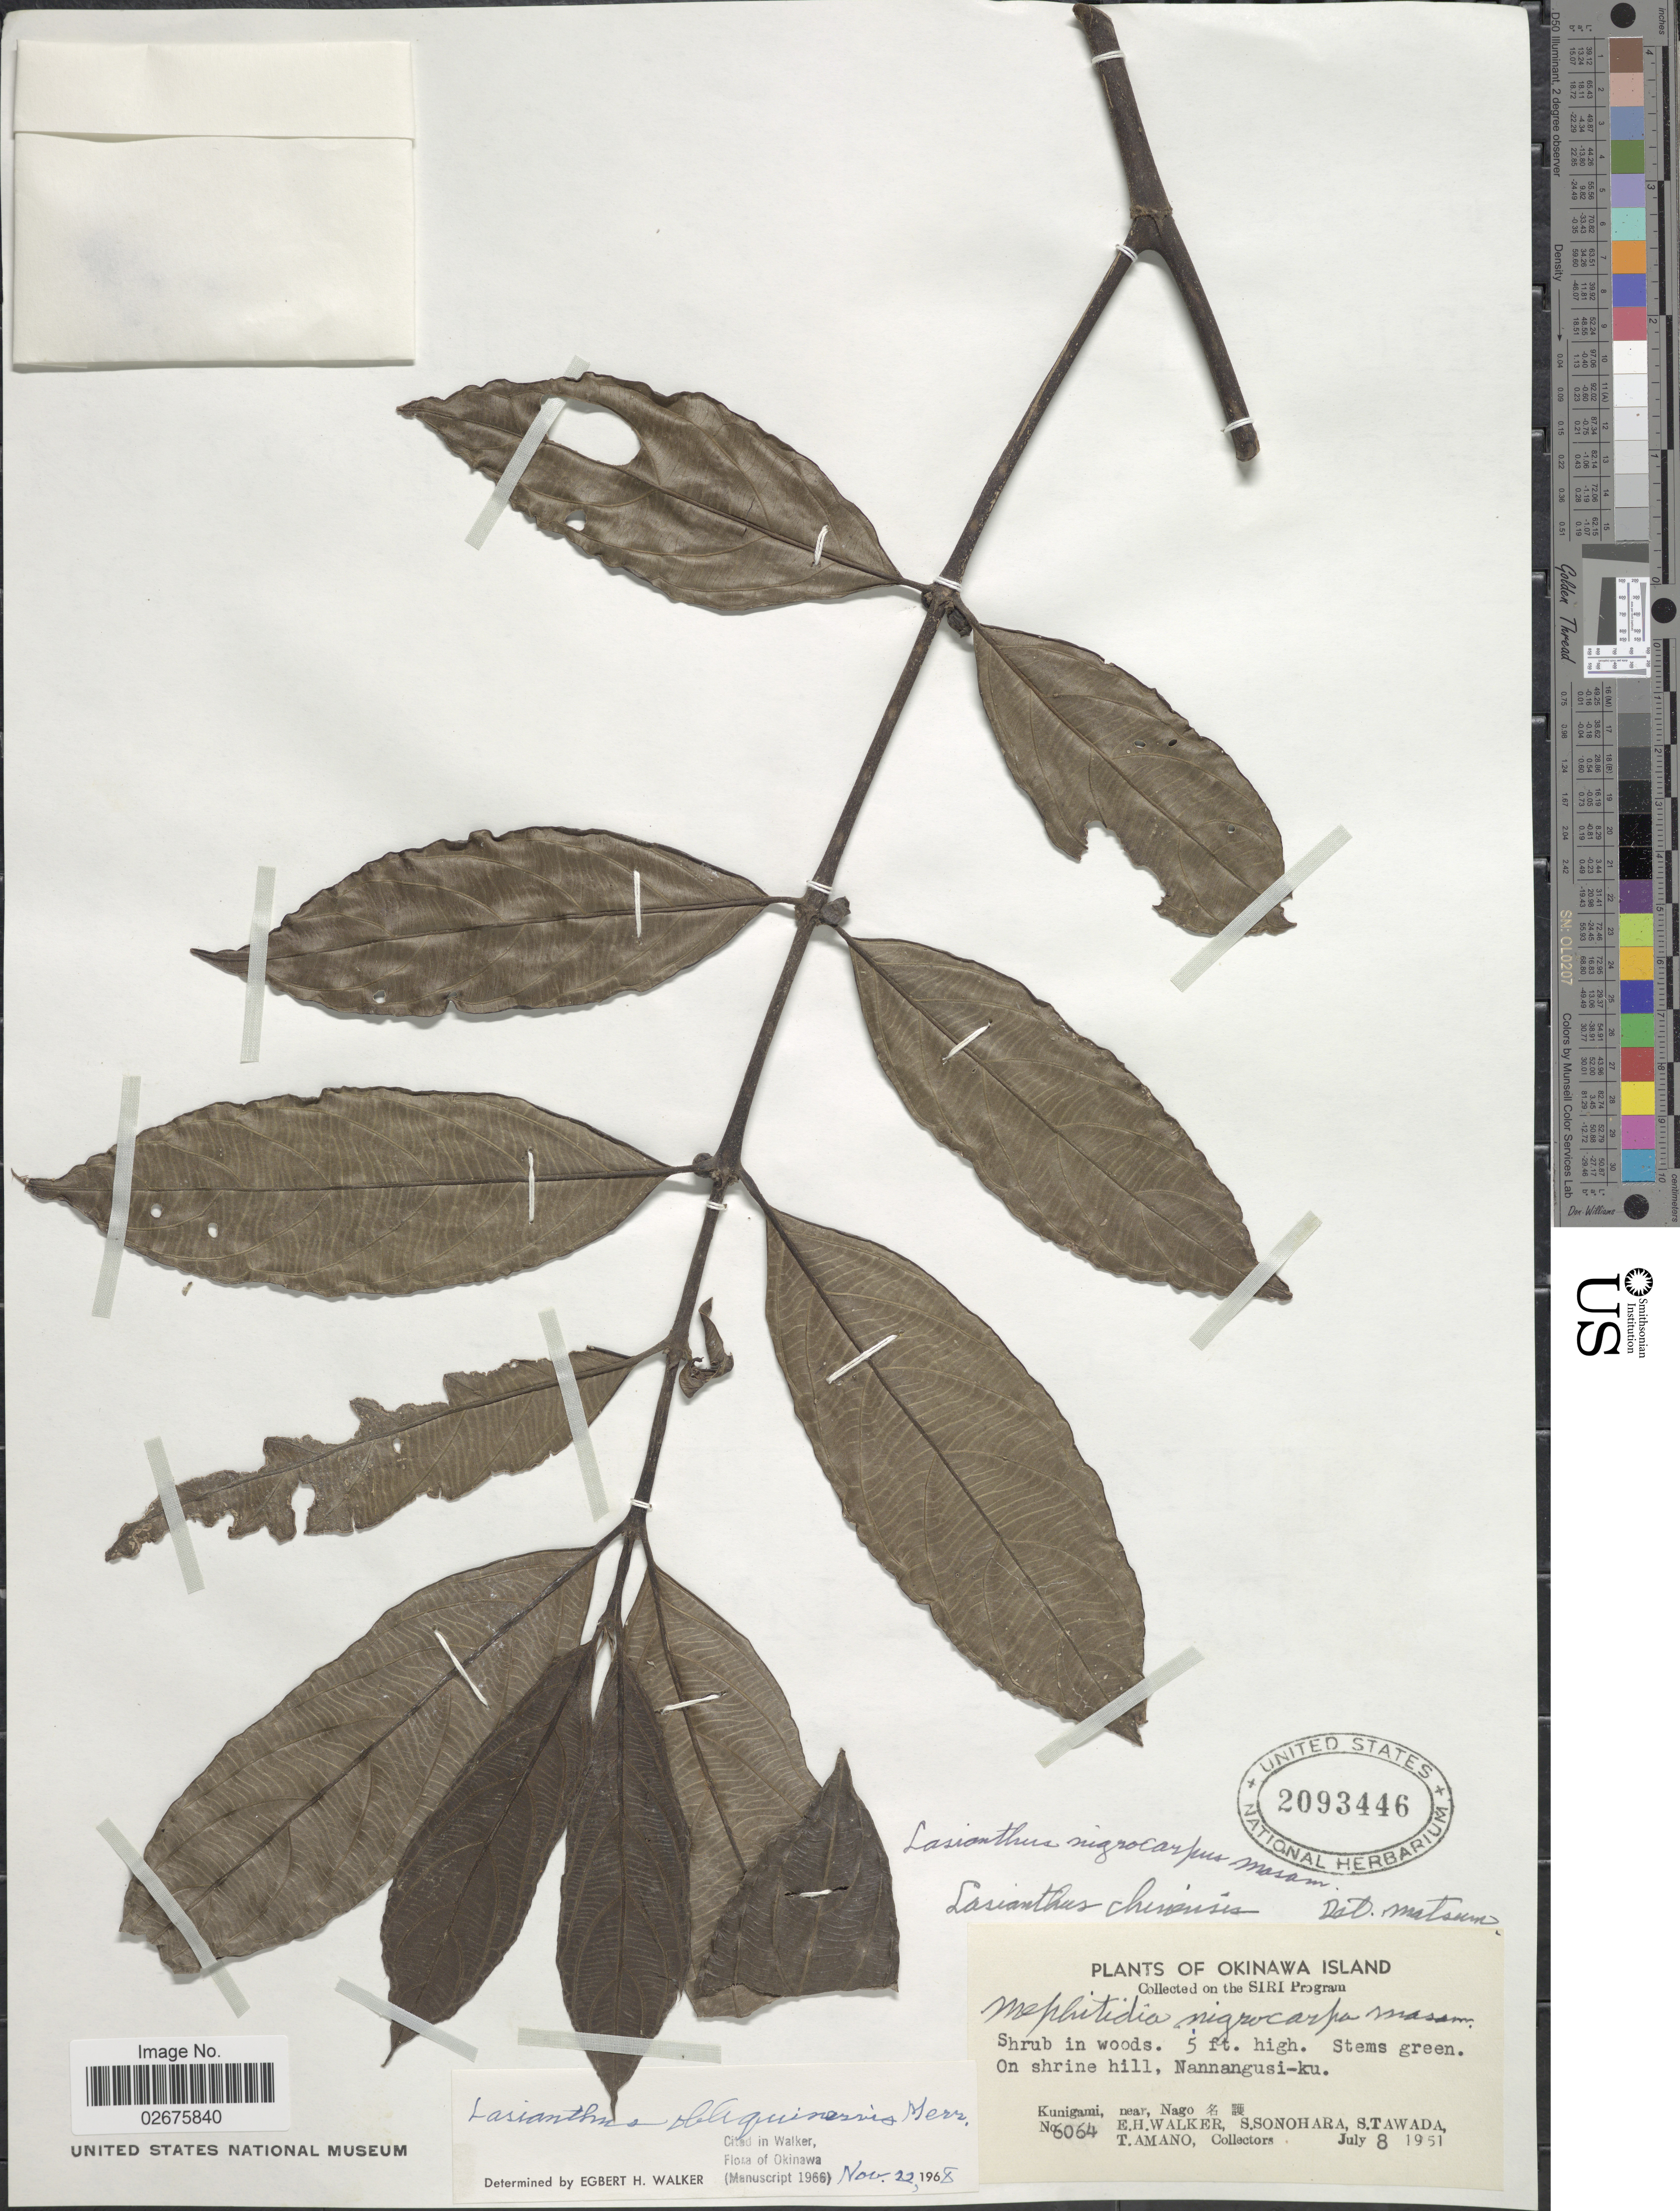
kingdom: Plantae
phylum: Tracheophyta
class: Magnoliopsida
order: Gentianales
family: Rubiaceae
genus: Lasianthus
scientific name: Lasianthus verticillatus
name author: (Lour.) Merr.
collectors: E. H. Walker, S. Sonohara, S. Tawada & T. Amano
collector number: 6064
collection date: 1951-07-08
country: Japan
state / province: Okinawa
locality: Okinawa Island, On shrine hill, Nannangusi-ku. Kunigami, near Nago.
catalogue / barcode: US 2093446